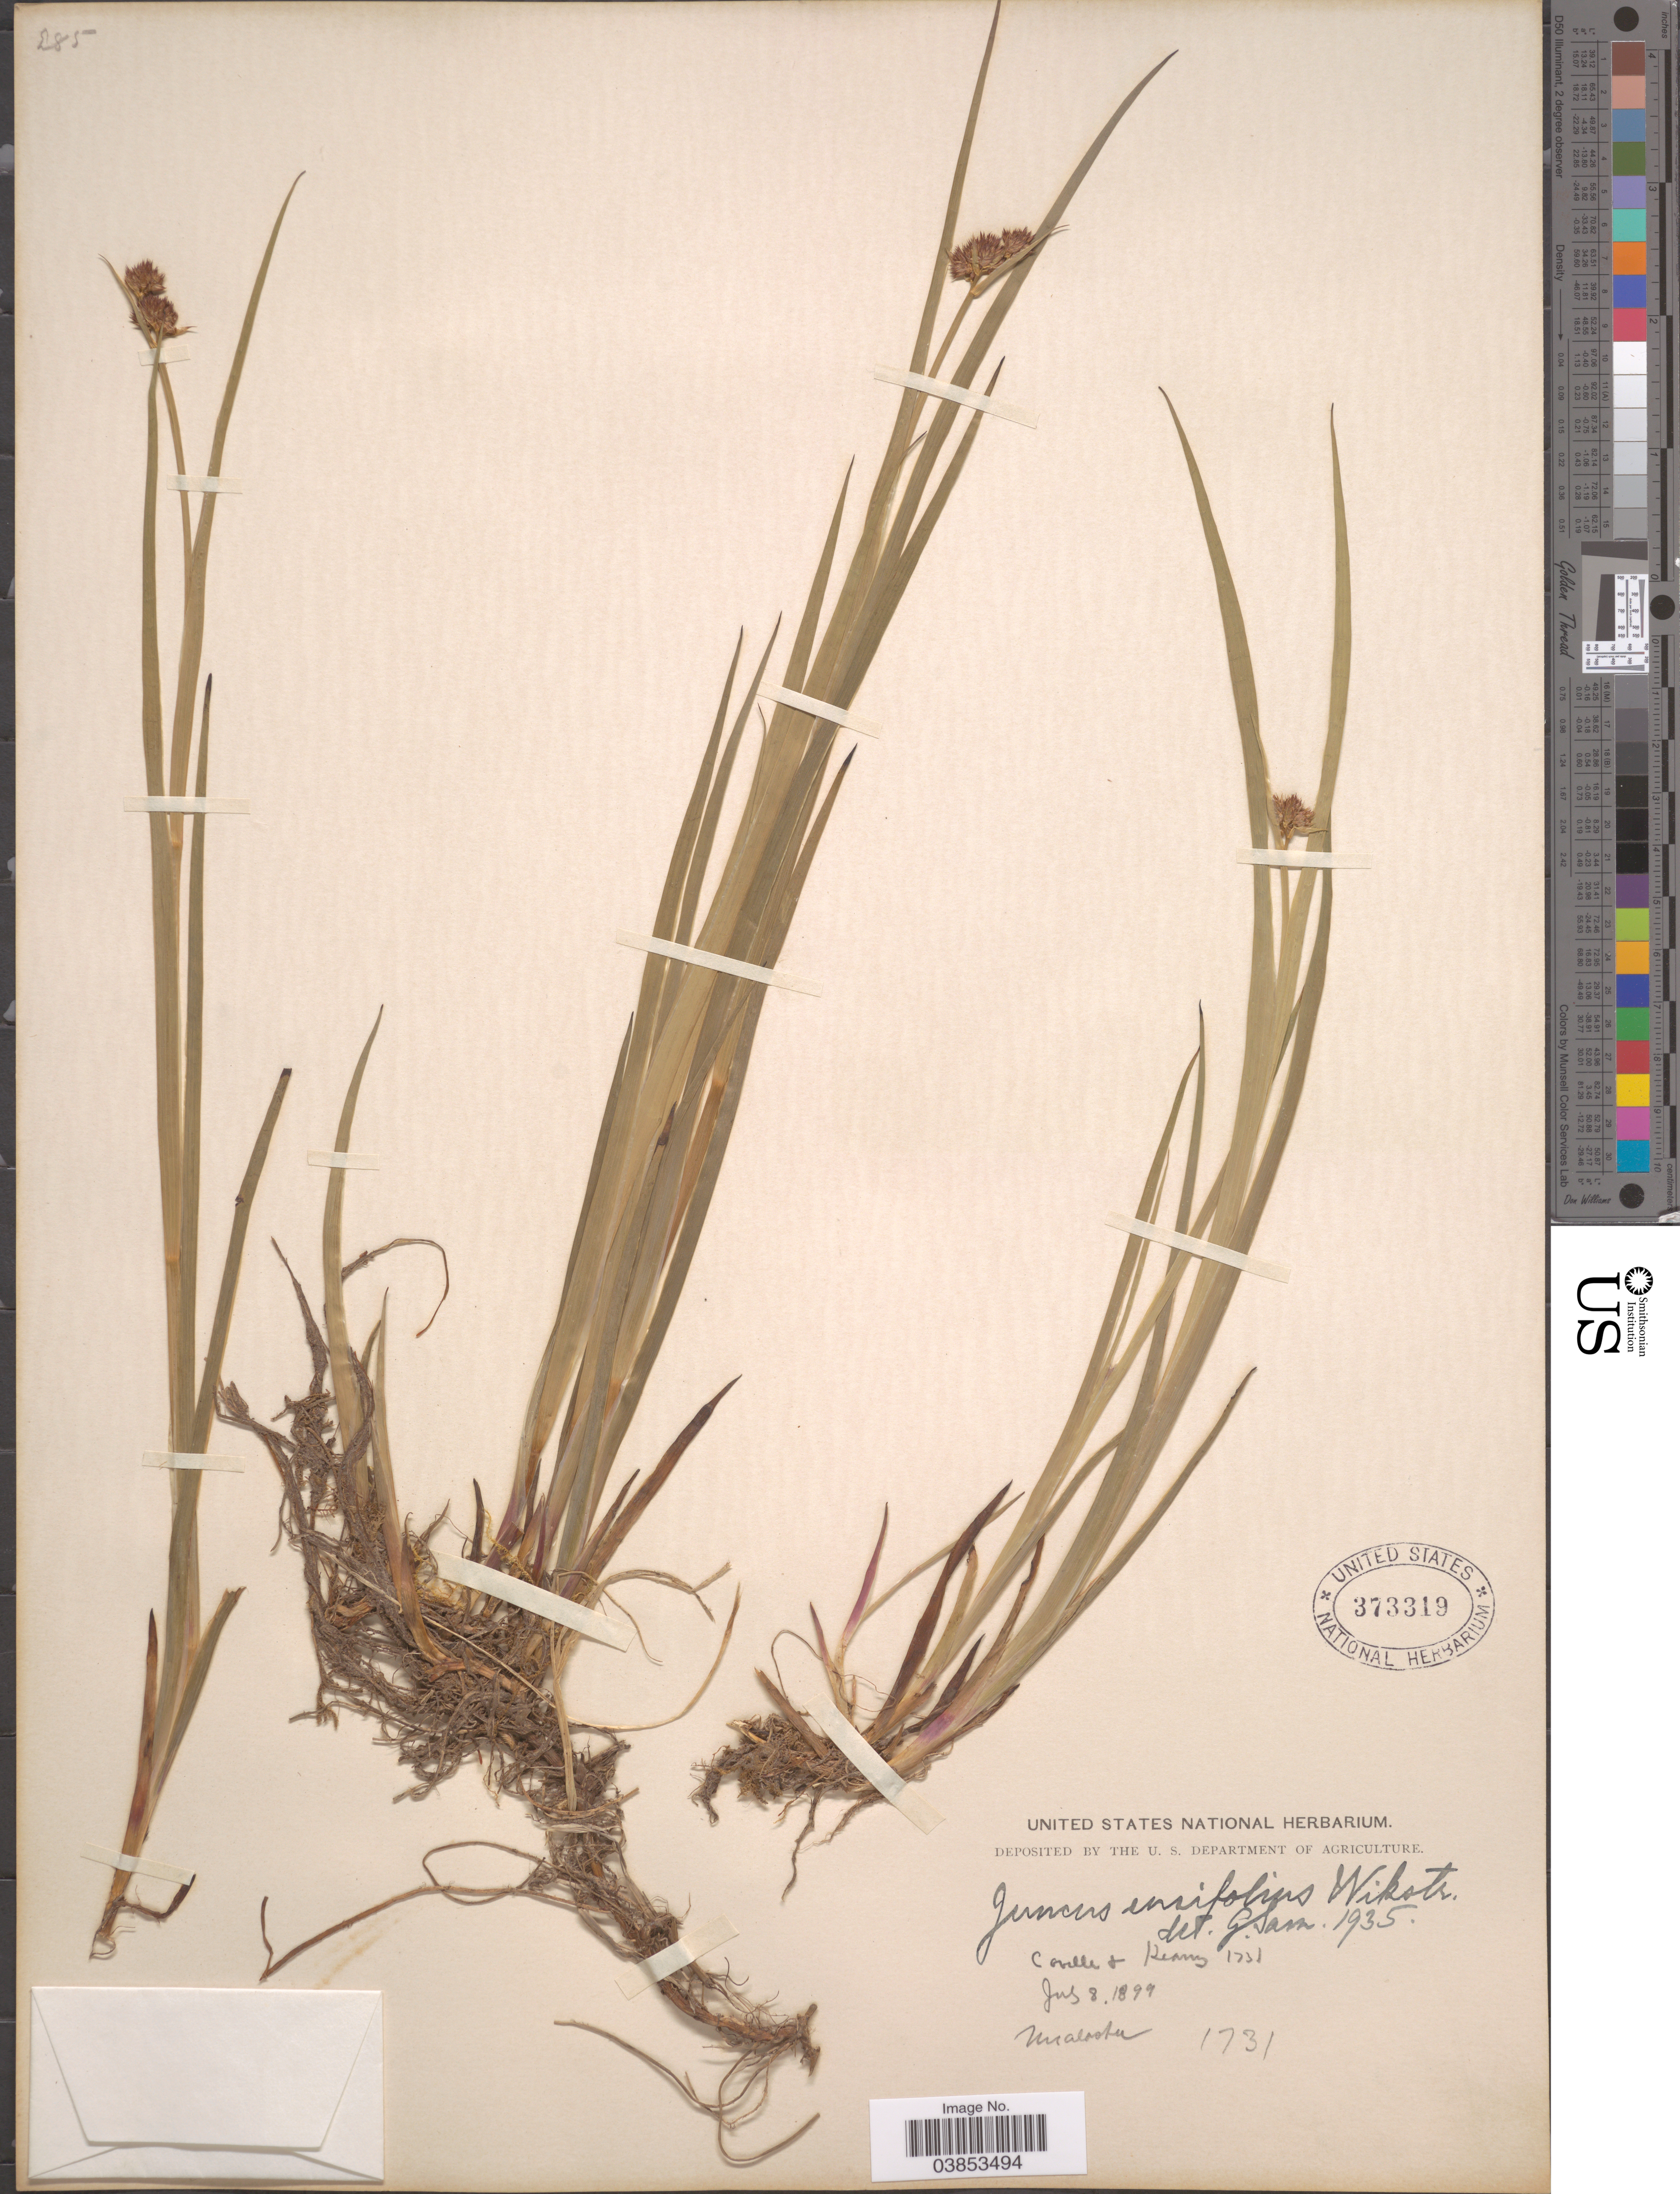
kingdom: Plantae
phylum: Tracheophyta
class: Liliopsida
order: Poales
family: Juncaceae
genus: Juncus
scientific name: Juncus ensifolius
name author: Wikstr.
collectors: Coville & Kearns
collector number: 1731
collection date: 1899-07-08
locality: [illegible text].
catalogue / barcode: US 373319